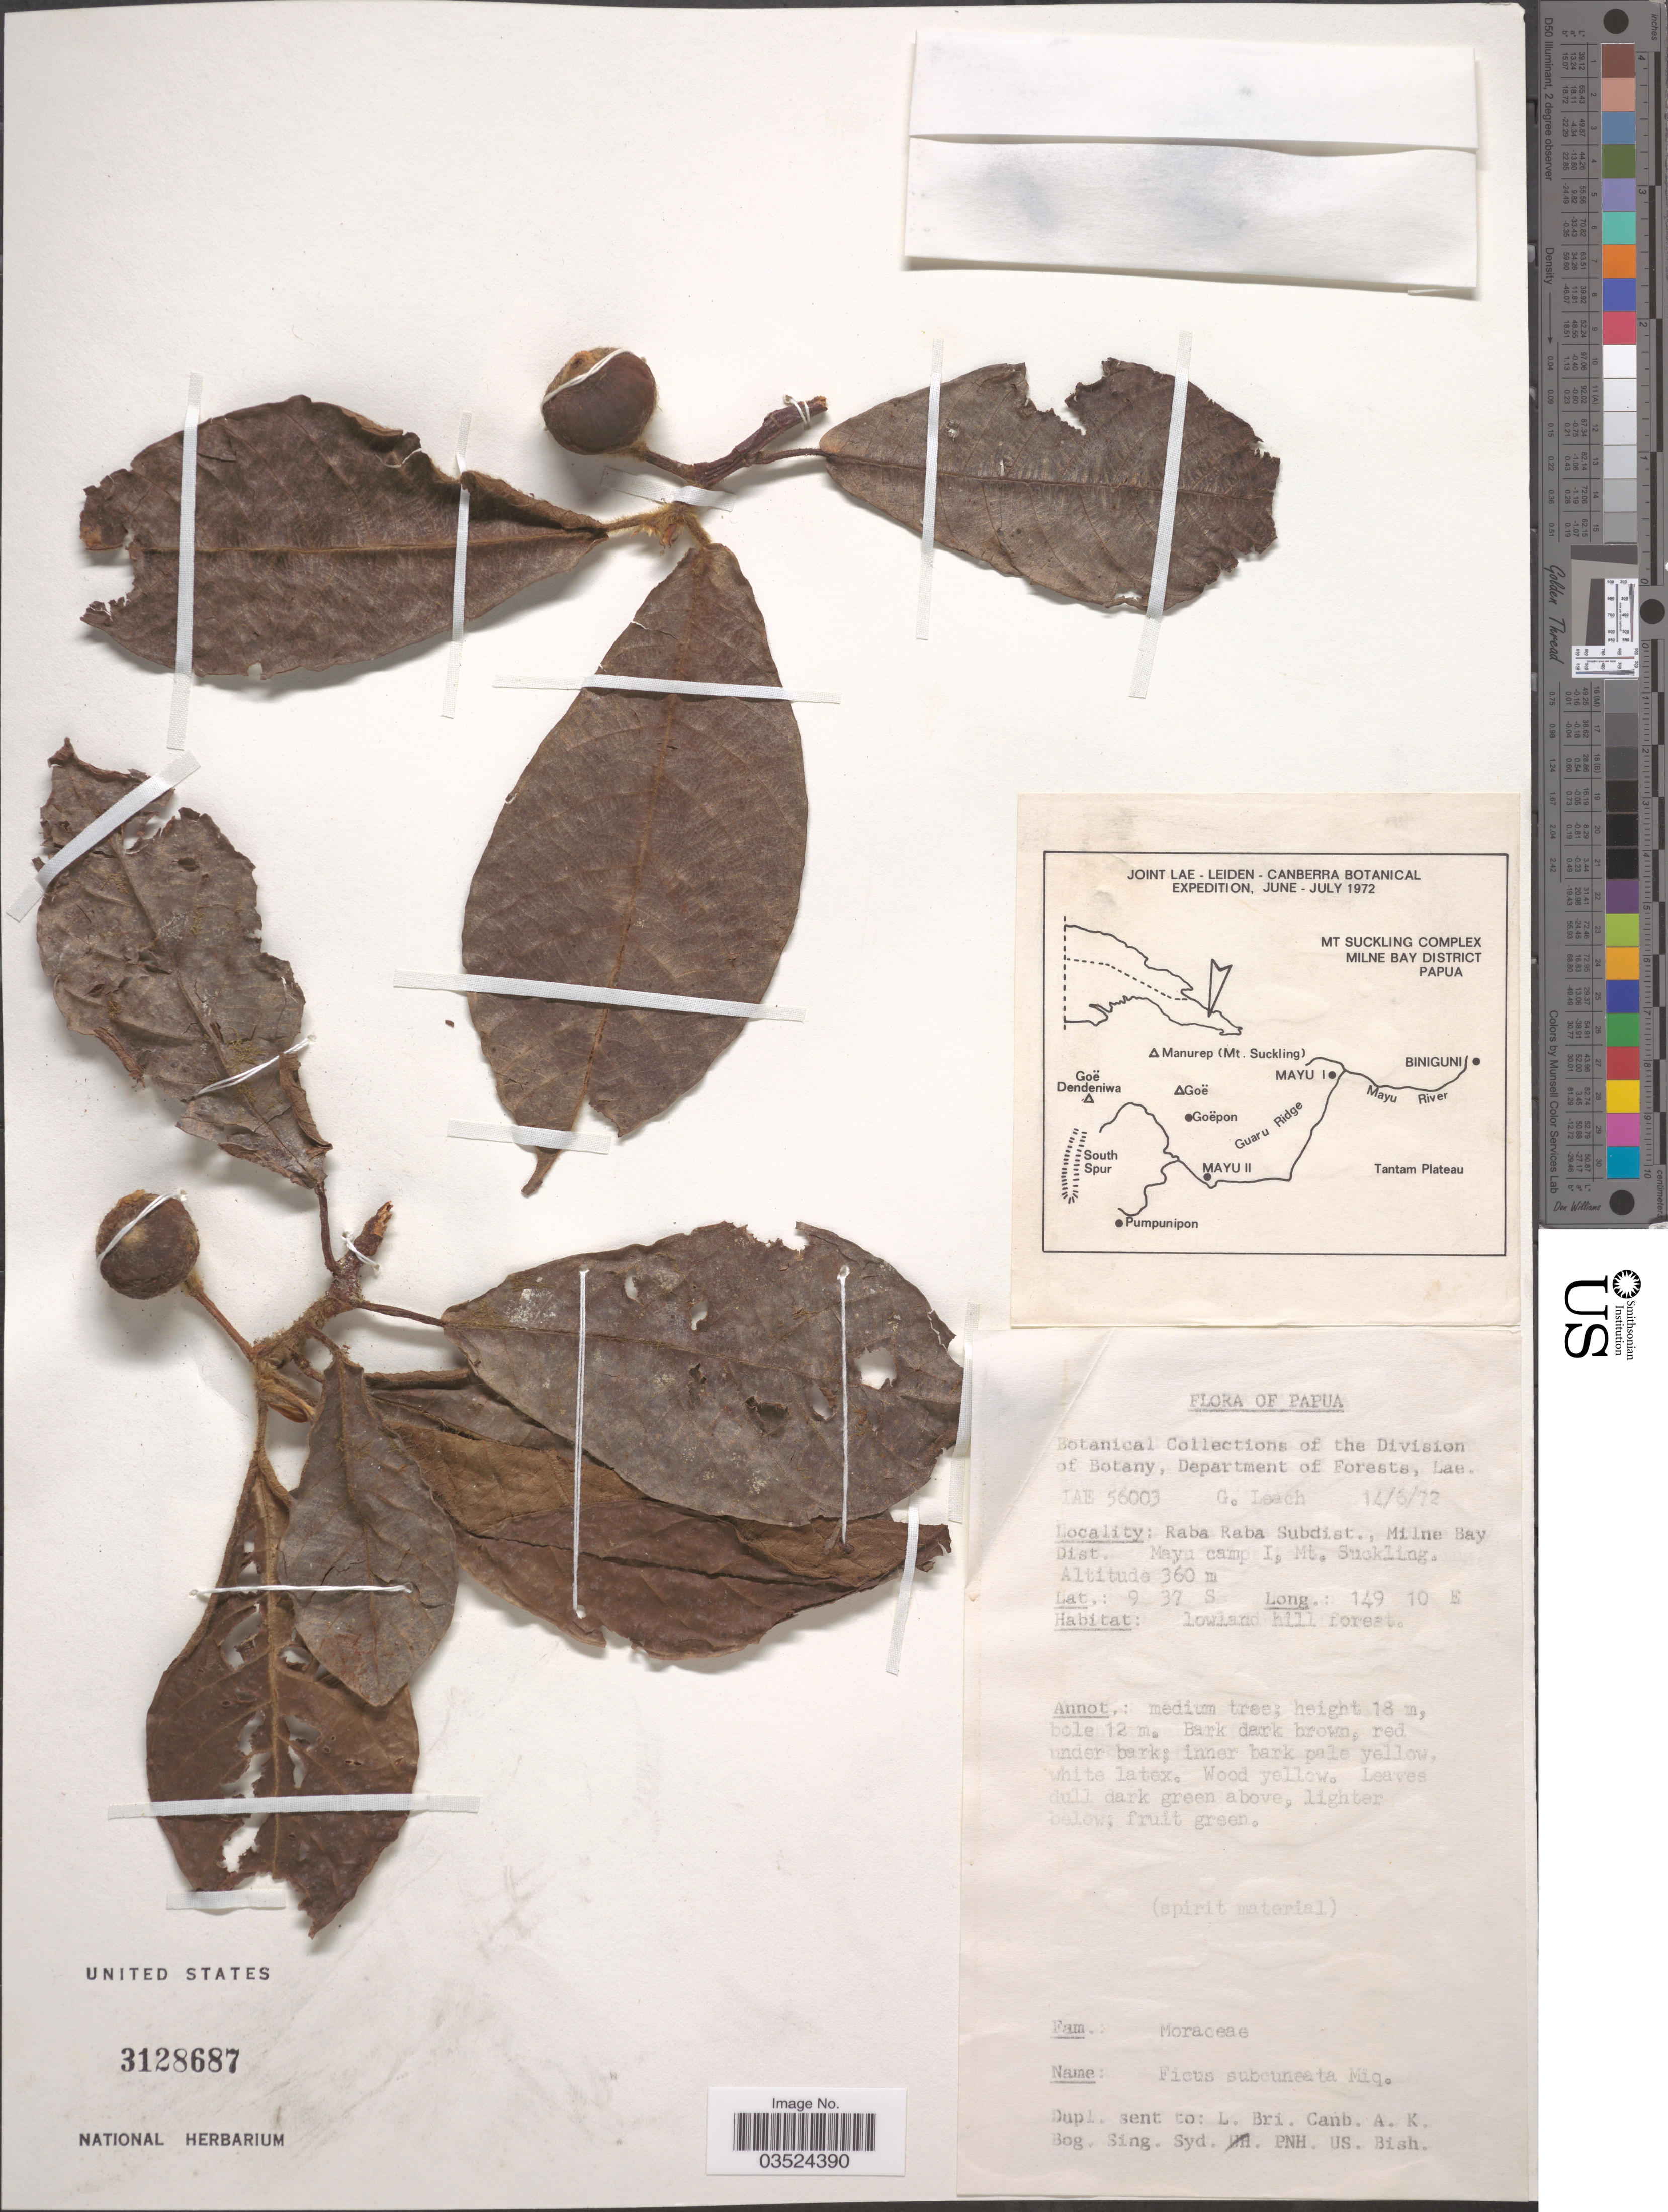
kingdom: Plantae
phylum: Tracheophyta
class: Magnoliopsida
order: Rosales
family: Moraceae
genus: Ficus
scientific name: Ficus subcuneata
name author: Miq.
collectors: G. Leach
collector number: LAE56003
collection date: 1972-06-14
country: Papua New Guinea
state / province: Milne Bay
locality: Papua. Raba Raba Subdist., Milne Bay Dist., Mayu camp I, Mt. Suckling.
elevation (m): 360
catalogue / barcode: US 3128687